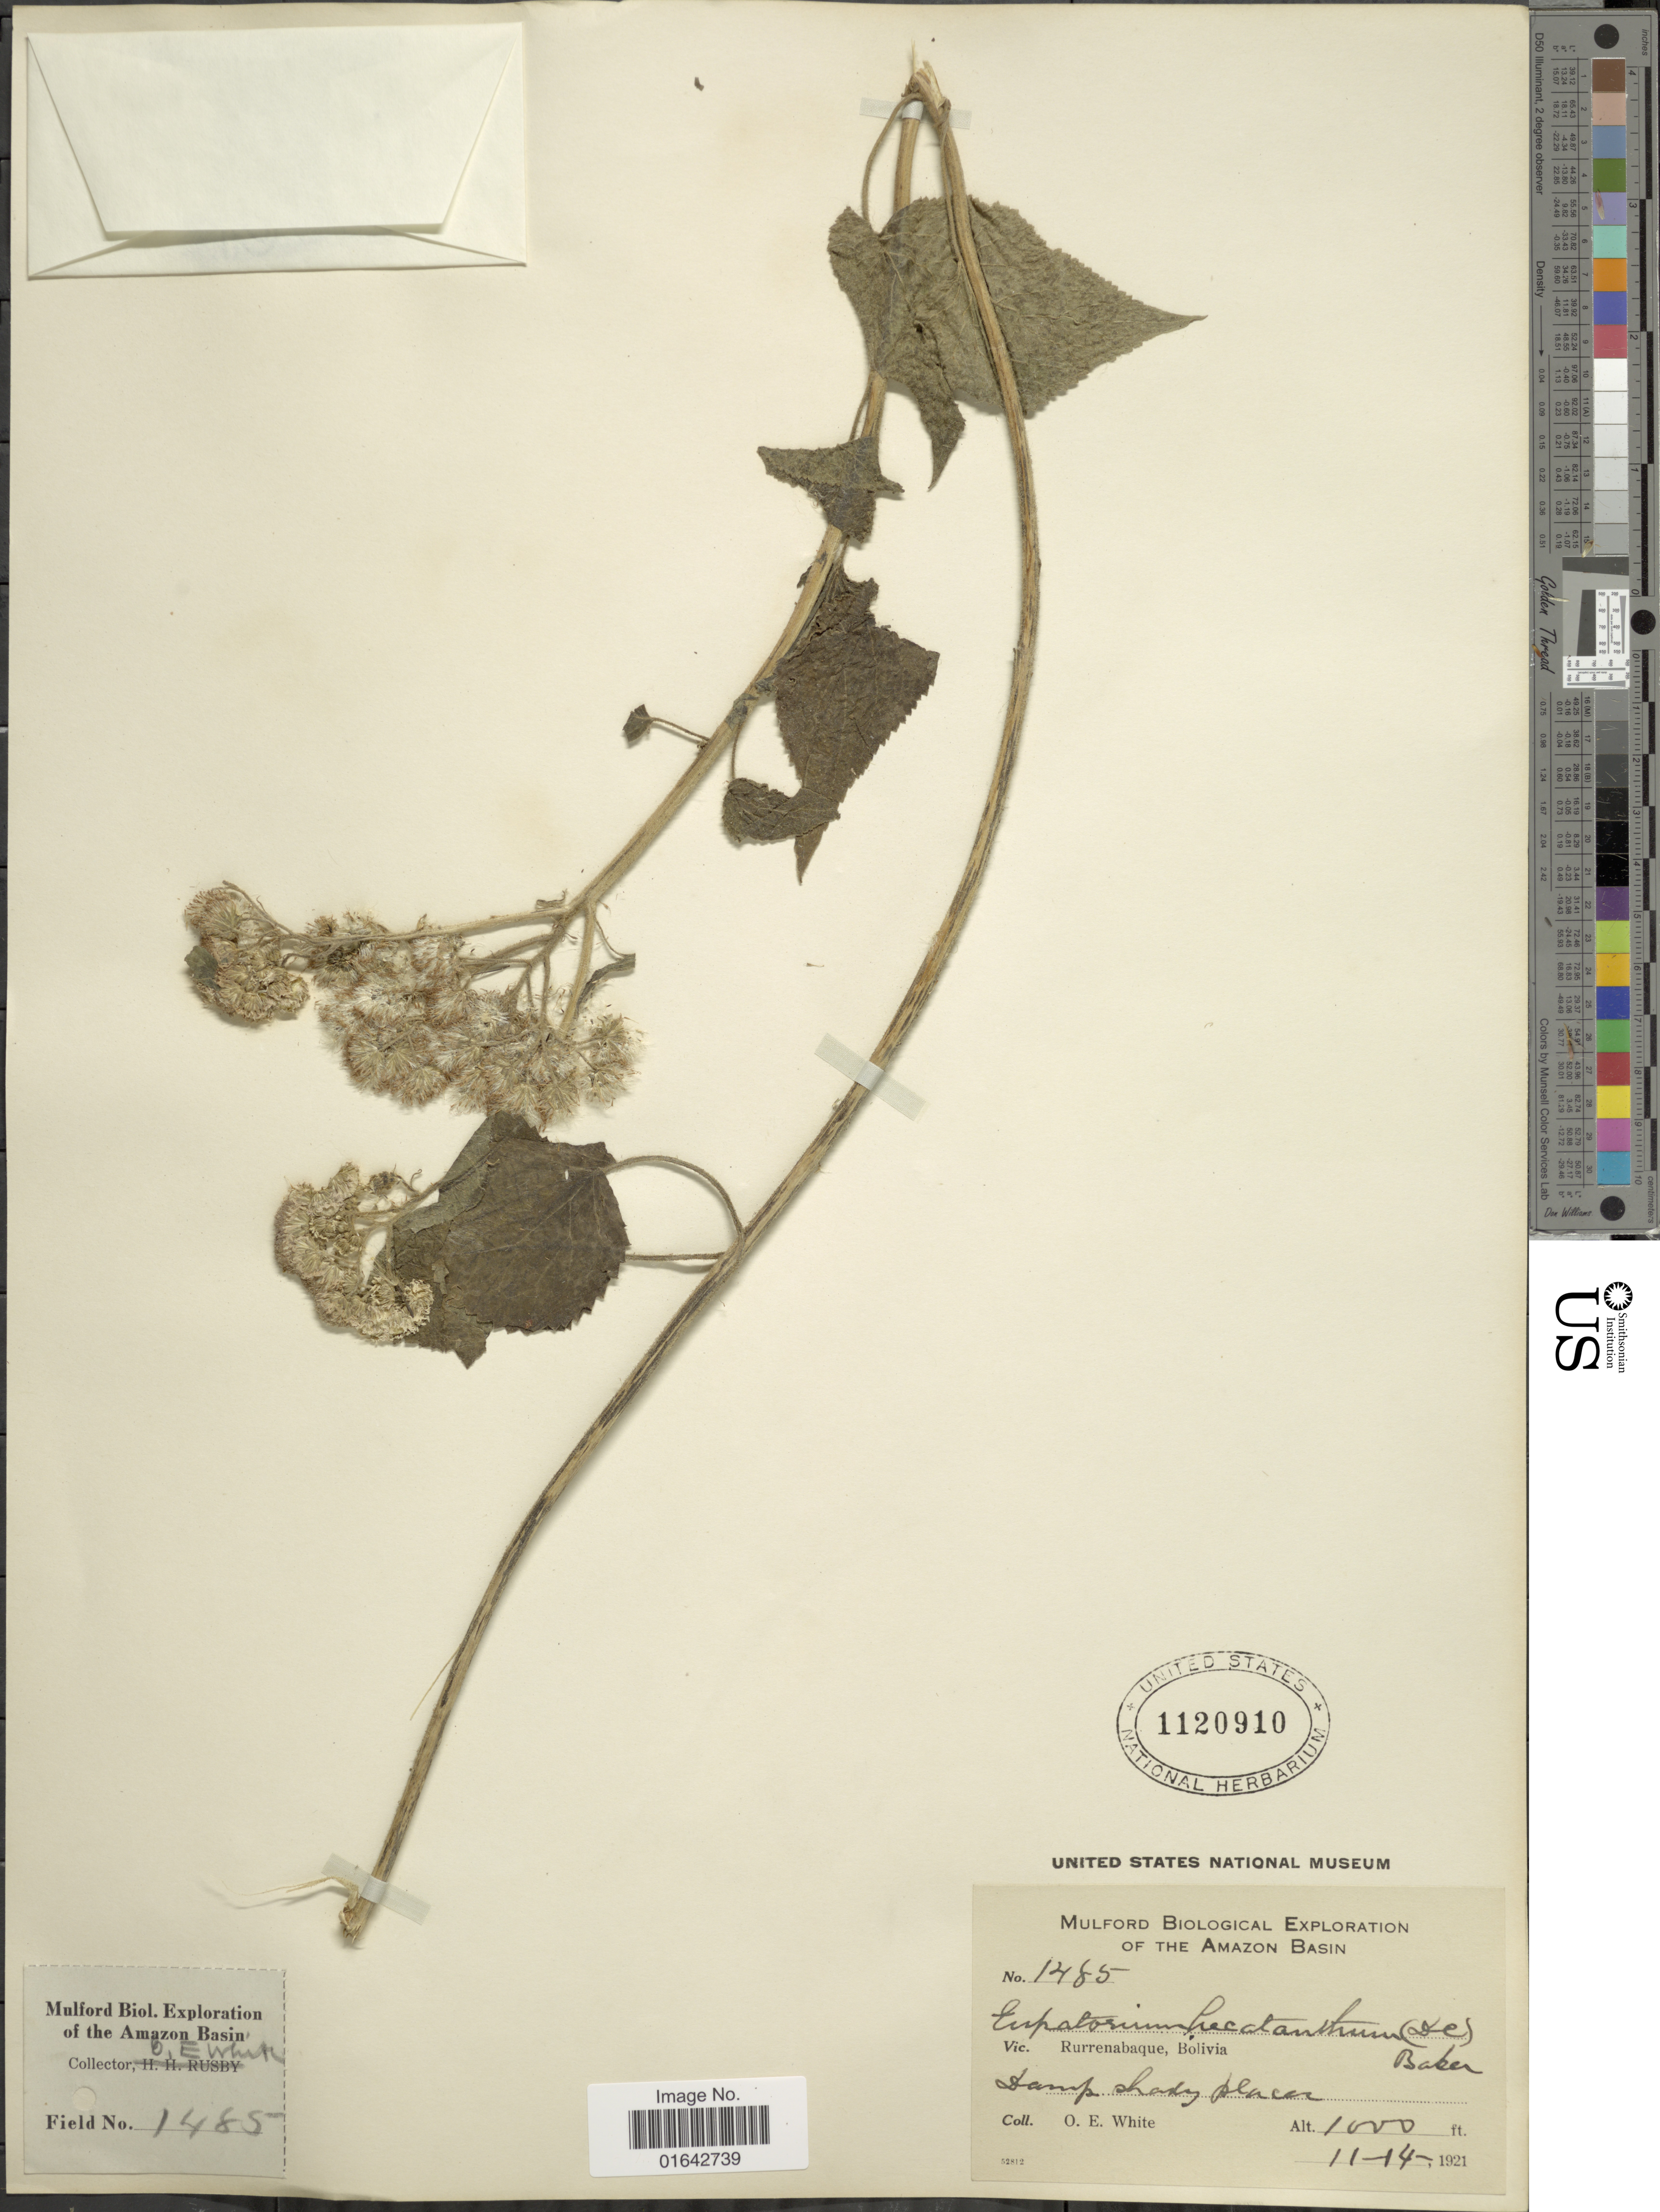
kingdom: Plantae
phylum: Tracheophyta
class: Magnoliopsida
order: Asterales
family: Asteraceae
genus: Urolepis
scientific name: Urolepis hecatantha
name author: (DC.) R.M. King & H. Rob.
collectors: O. E. White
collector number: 1485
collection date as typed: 11-14-1921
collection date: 1921-11-14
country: Bolivia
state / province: Beni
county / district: José Ballivián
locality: Rurrenabaque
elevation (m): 305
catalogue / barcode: US 1120910